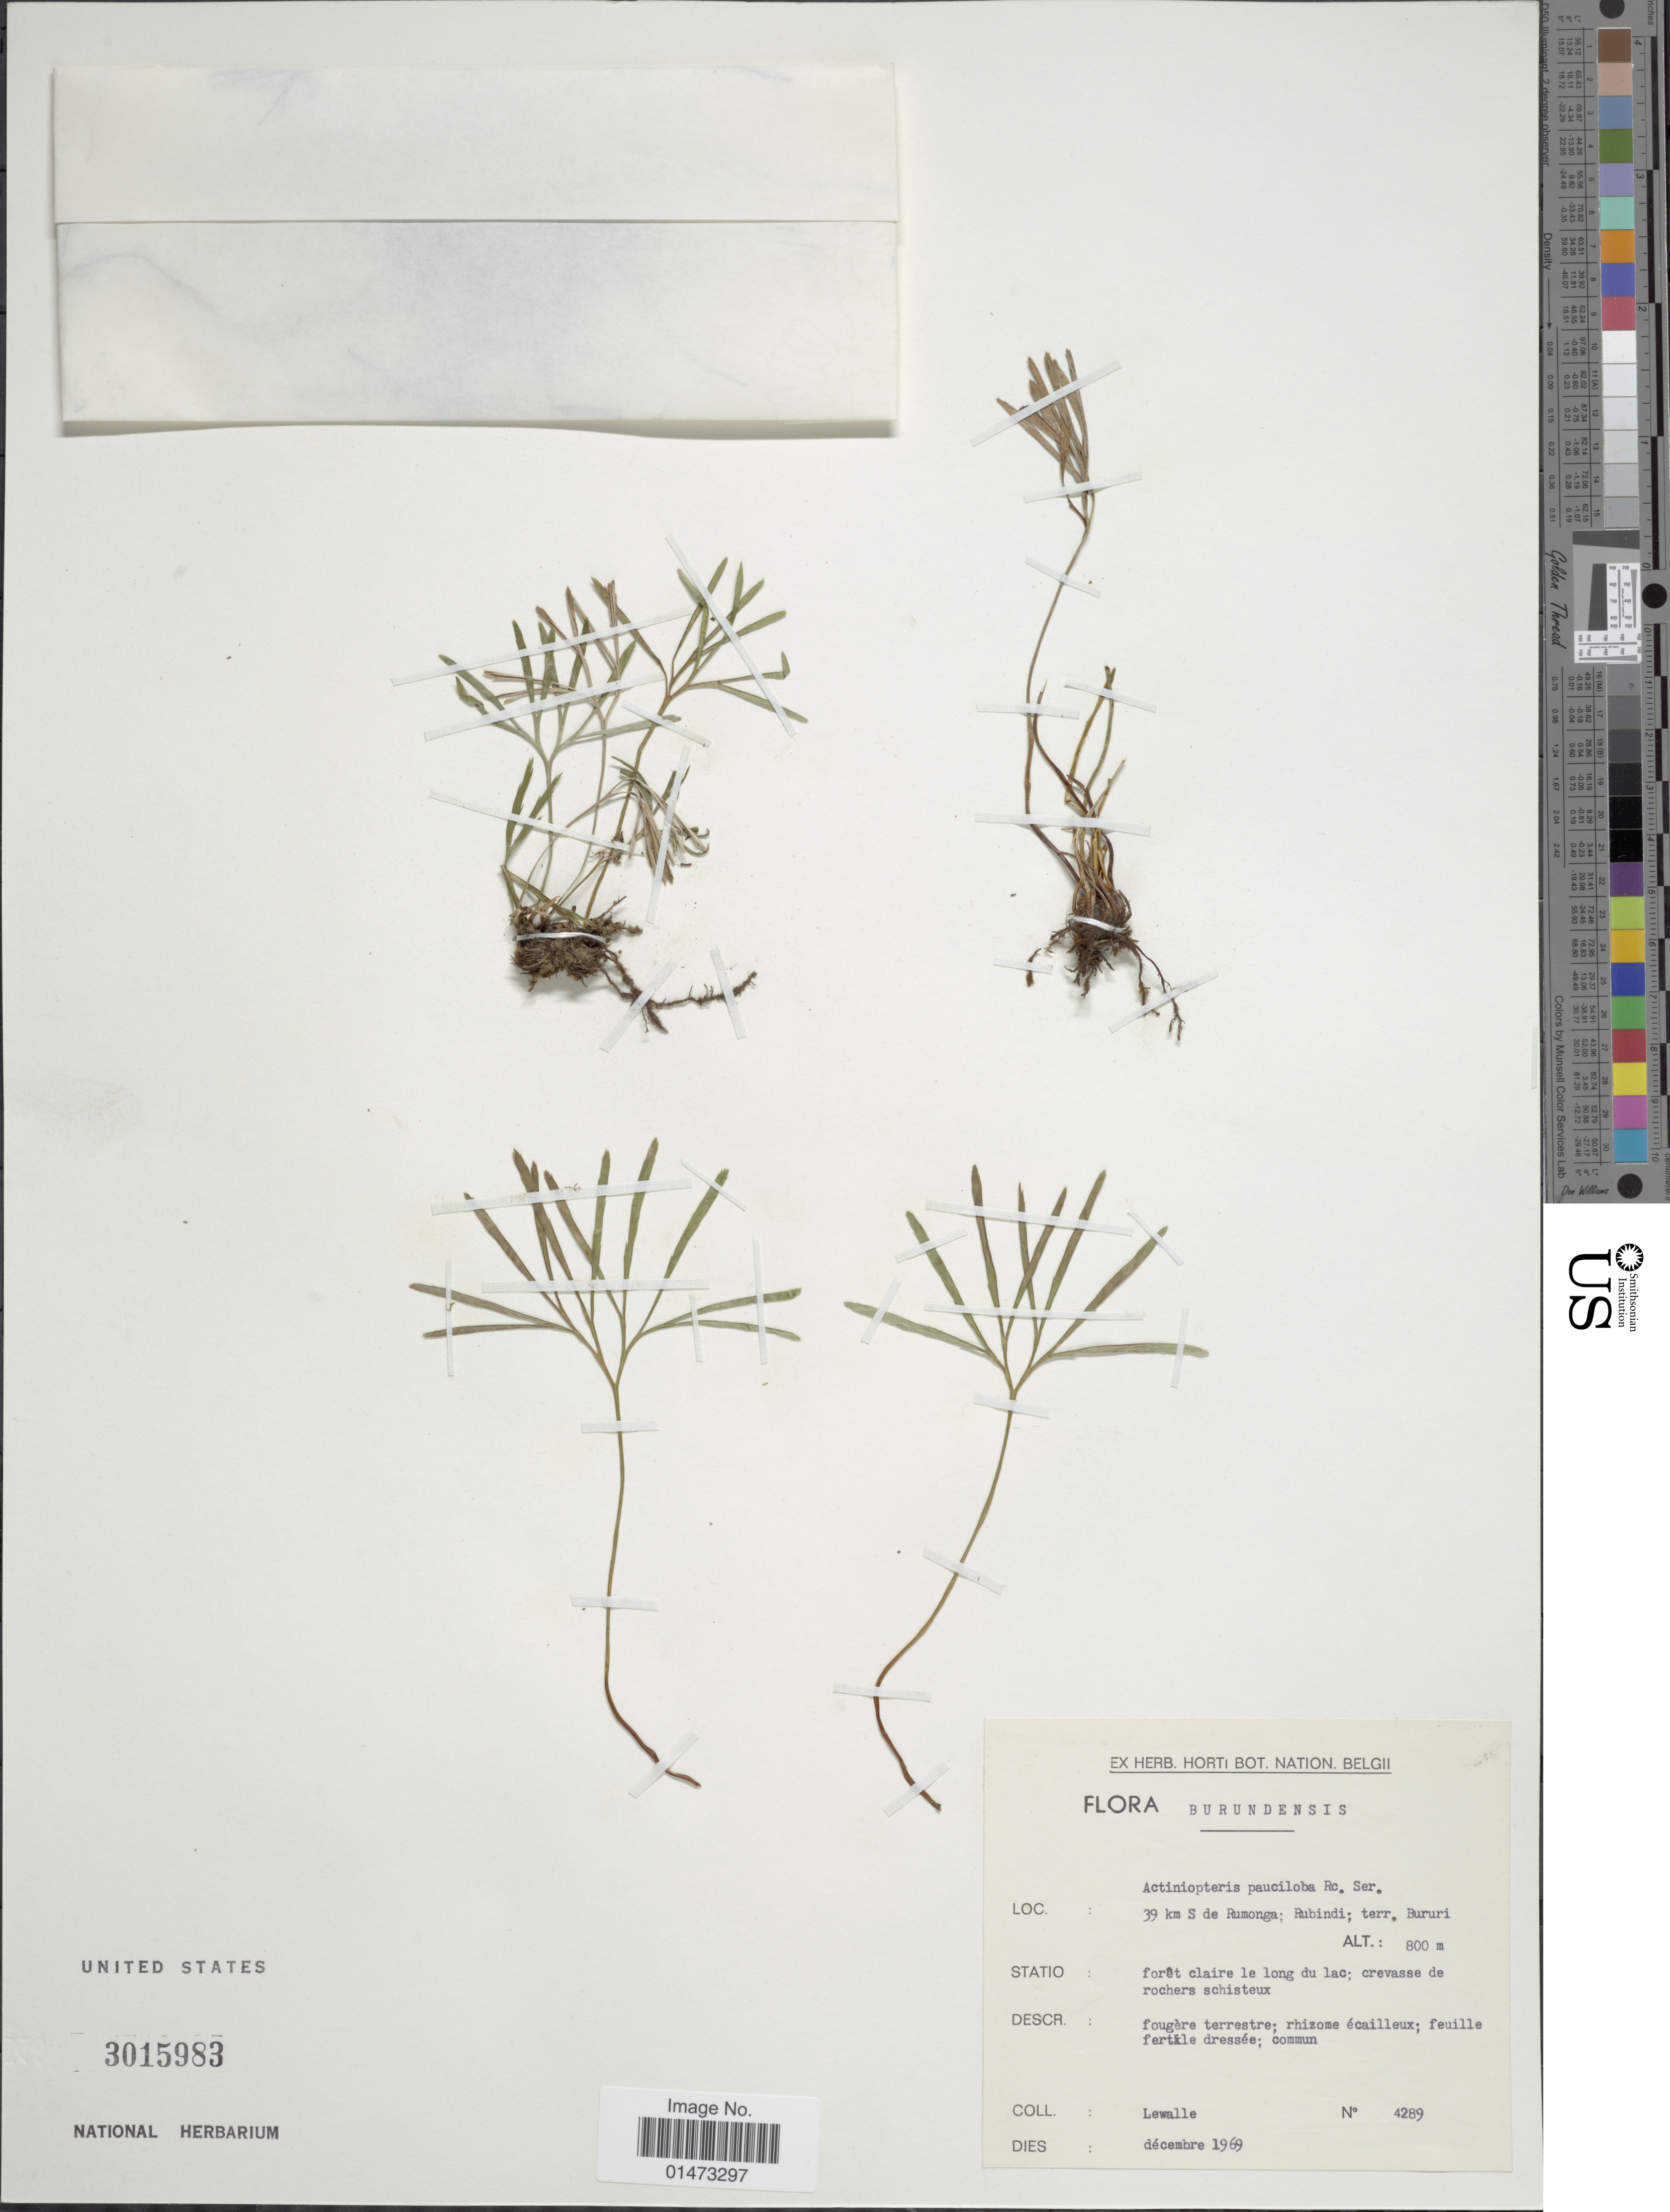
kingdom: Plantae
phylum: Tracheophyta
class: Polypodiopsida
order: Polypodiales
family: Pteridaceae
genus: Actiniopteris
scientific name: Actiniopteris radiata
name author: (Sw.) Link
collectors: -. Lewalle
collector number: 4289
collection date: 1969-12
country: Burundi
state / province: Bururi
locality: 39km S de Rumongo; terr. Bururi.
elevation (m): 800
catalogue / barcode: US 3015983